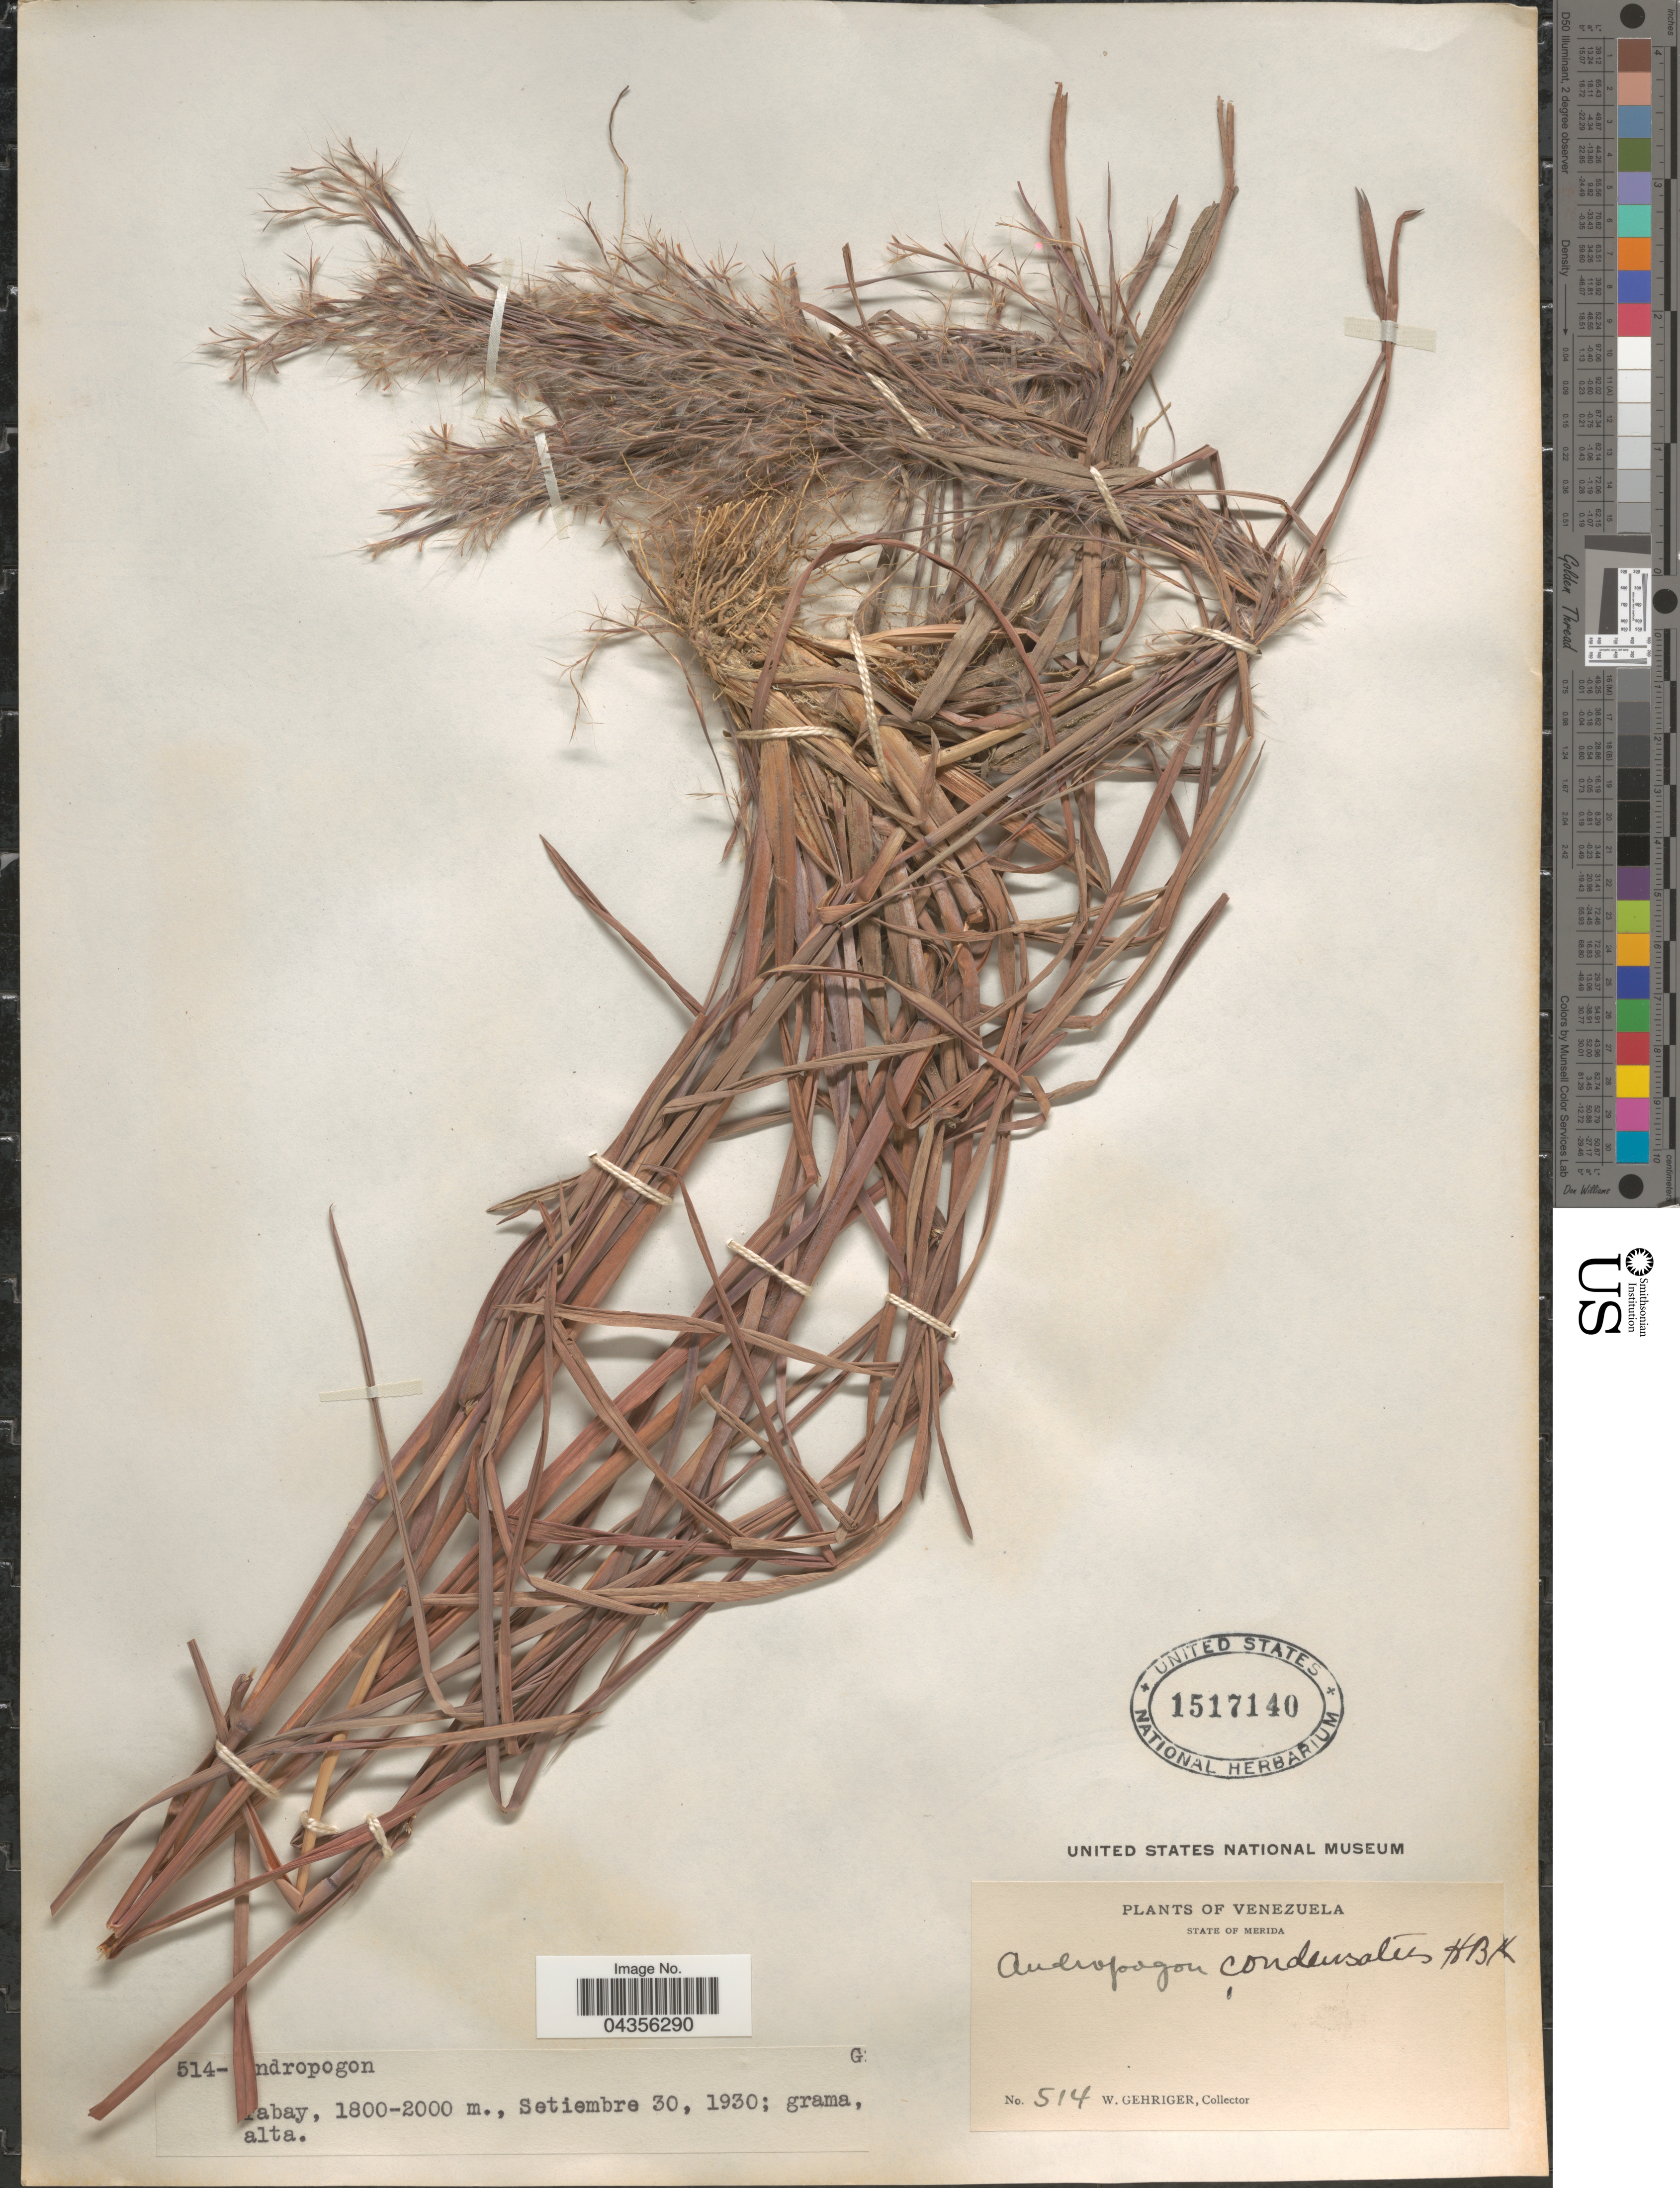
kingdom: Plantae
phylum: Tracheophyta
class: Liliopsida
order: Poales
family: Poaceae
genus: Schizachyrium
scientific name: Schizachyrium condensatum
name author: (Kunth) Nees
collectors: W. Gehriger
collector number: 514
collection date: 1930-09-30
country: Venezuela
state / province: Merida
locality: Tabay.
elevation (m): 1800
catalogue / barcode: US 1517140